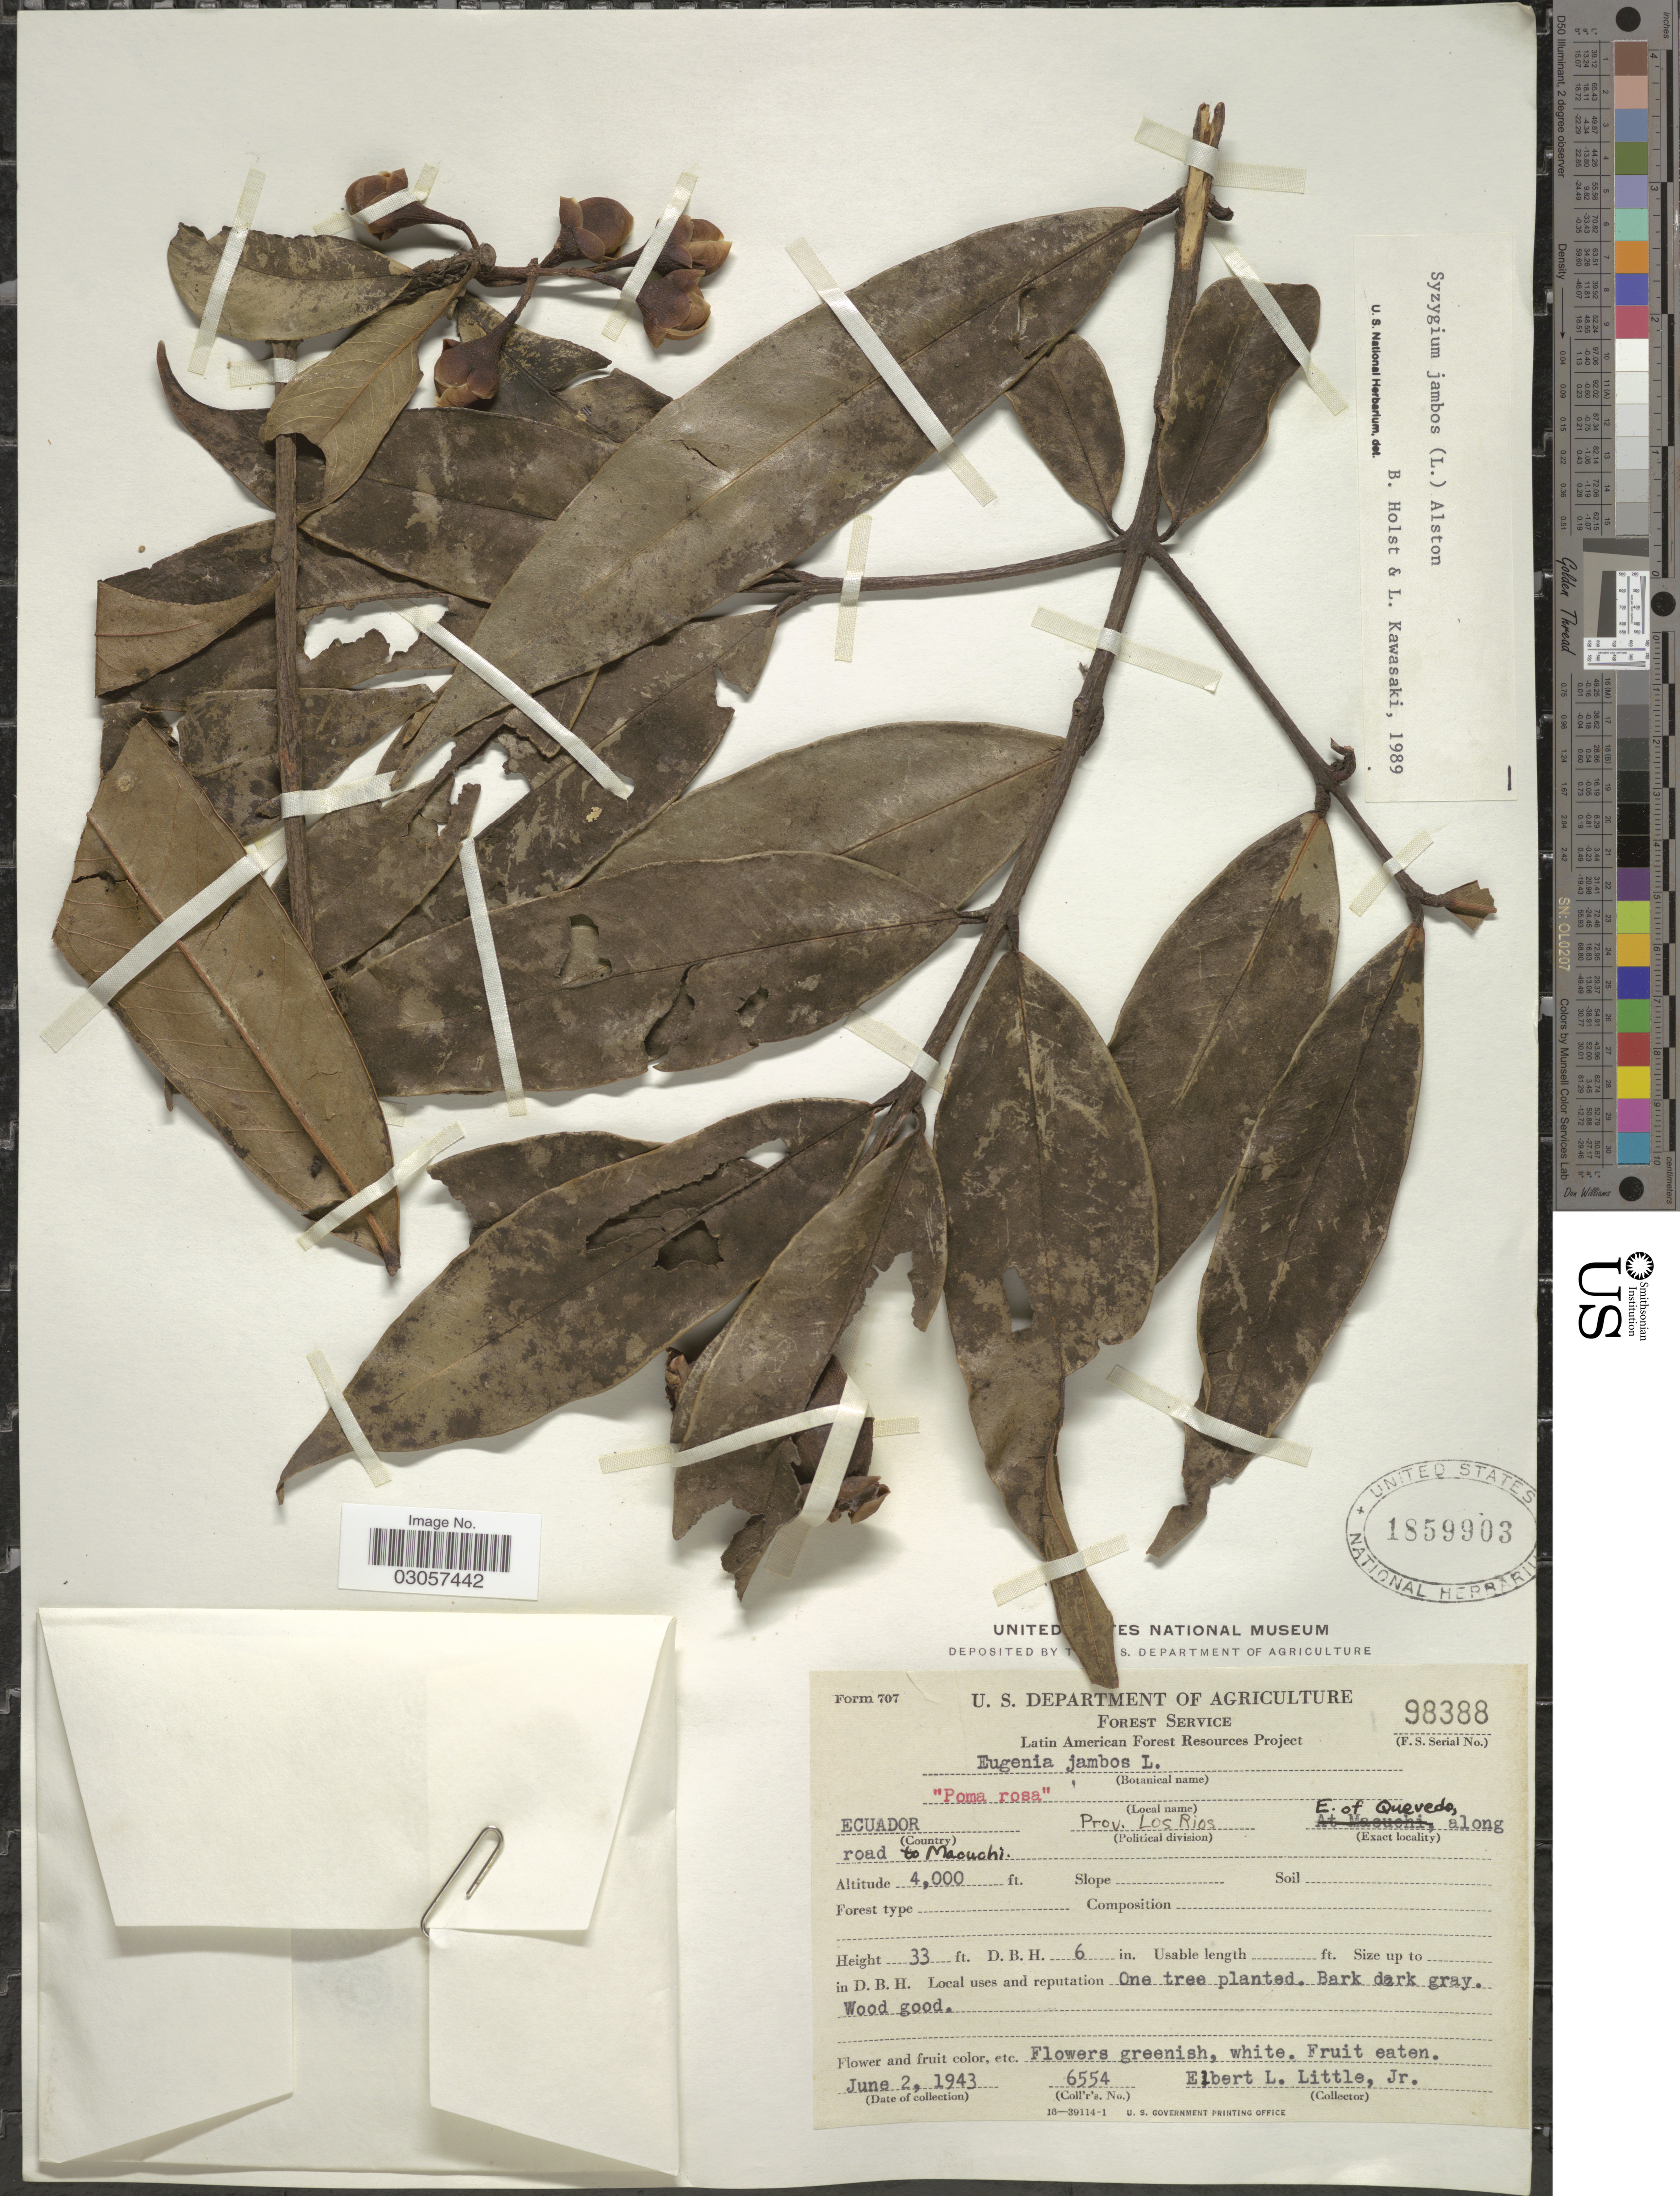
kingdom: Plantae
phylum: Tracheophyta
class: Magnoliopsida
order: Myrtales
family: Myrtaceae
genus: Syzygium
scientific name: Syzygium jambos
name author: (L.) Alston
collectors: E. L. Little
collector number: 6554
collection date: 1943-06-02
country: Ecuador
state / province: Los Ríos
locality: Prov. Los Rios, E. of Quevedo, along road to Macuchi.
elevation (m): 1219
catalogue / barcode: US 1859903